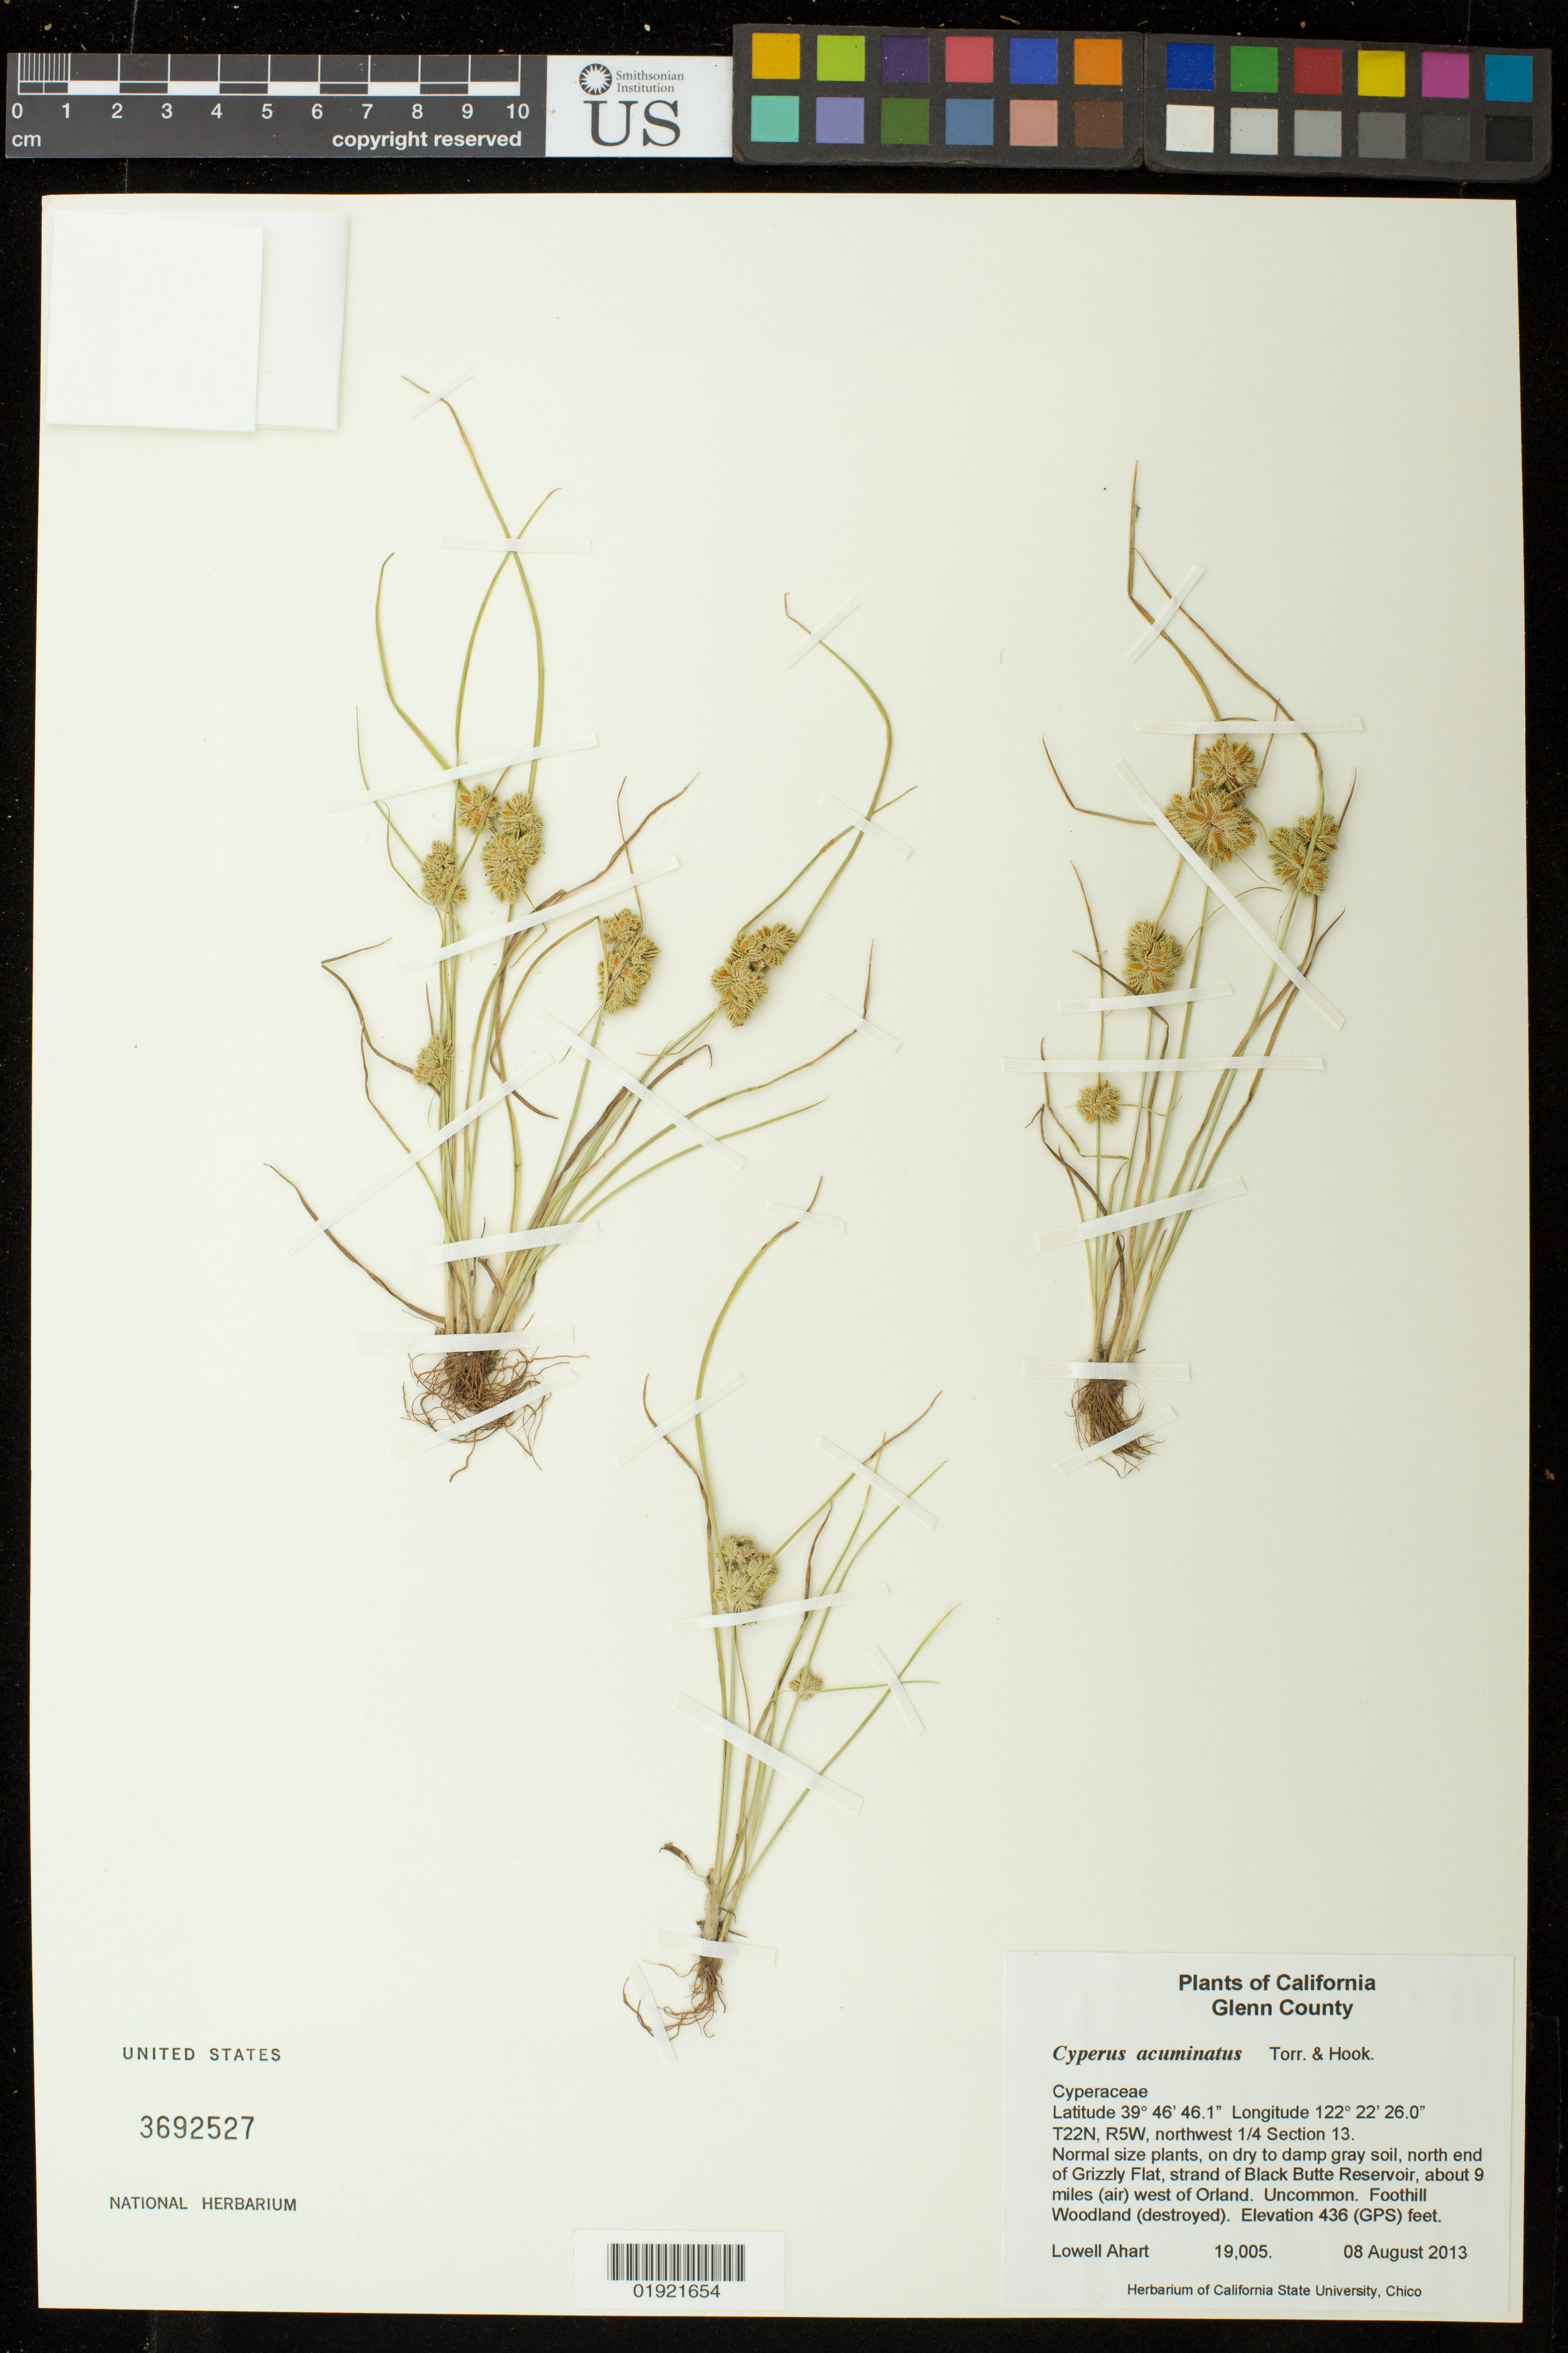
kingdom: Plantae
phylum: Tracheophyta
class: Liliopsida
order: Poales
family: Cyperaceae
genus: Cyperus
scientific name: Cyperus acuminatus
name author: Torr. & Hook.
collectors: L. Ahart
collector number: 19005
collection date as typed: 08 August 2013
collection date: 2013-08-08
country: United States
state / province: California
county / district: Glenn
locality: T22N, R5W, northwest 1/4 Section 13. north end of Grizzly Flat, strand of Black Butte Reservoir, about 9 miles (air) west of Orland. Foothill Woodland (destroyed).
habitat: on dry to damp gray soil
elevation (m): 133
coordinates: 39 46 46.1, 122 22 26.0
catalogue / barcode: US 3692527